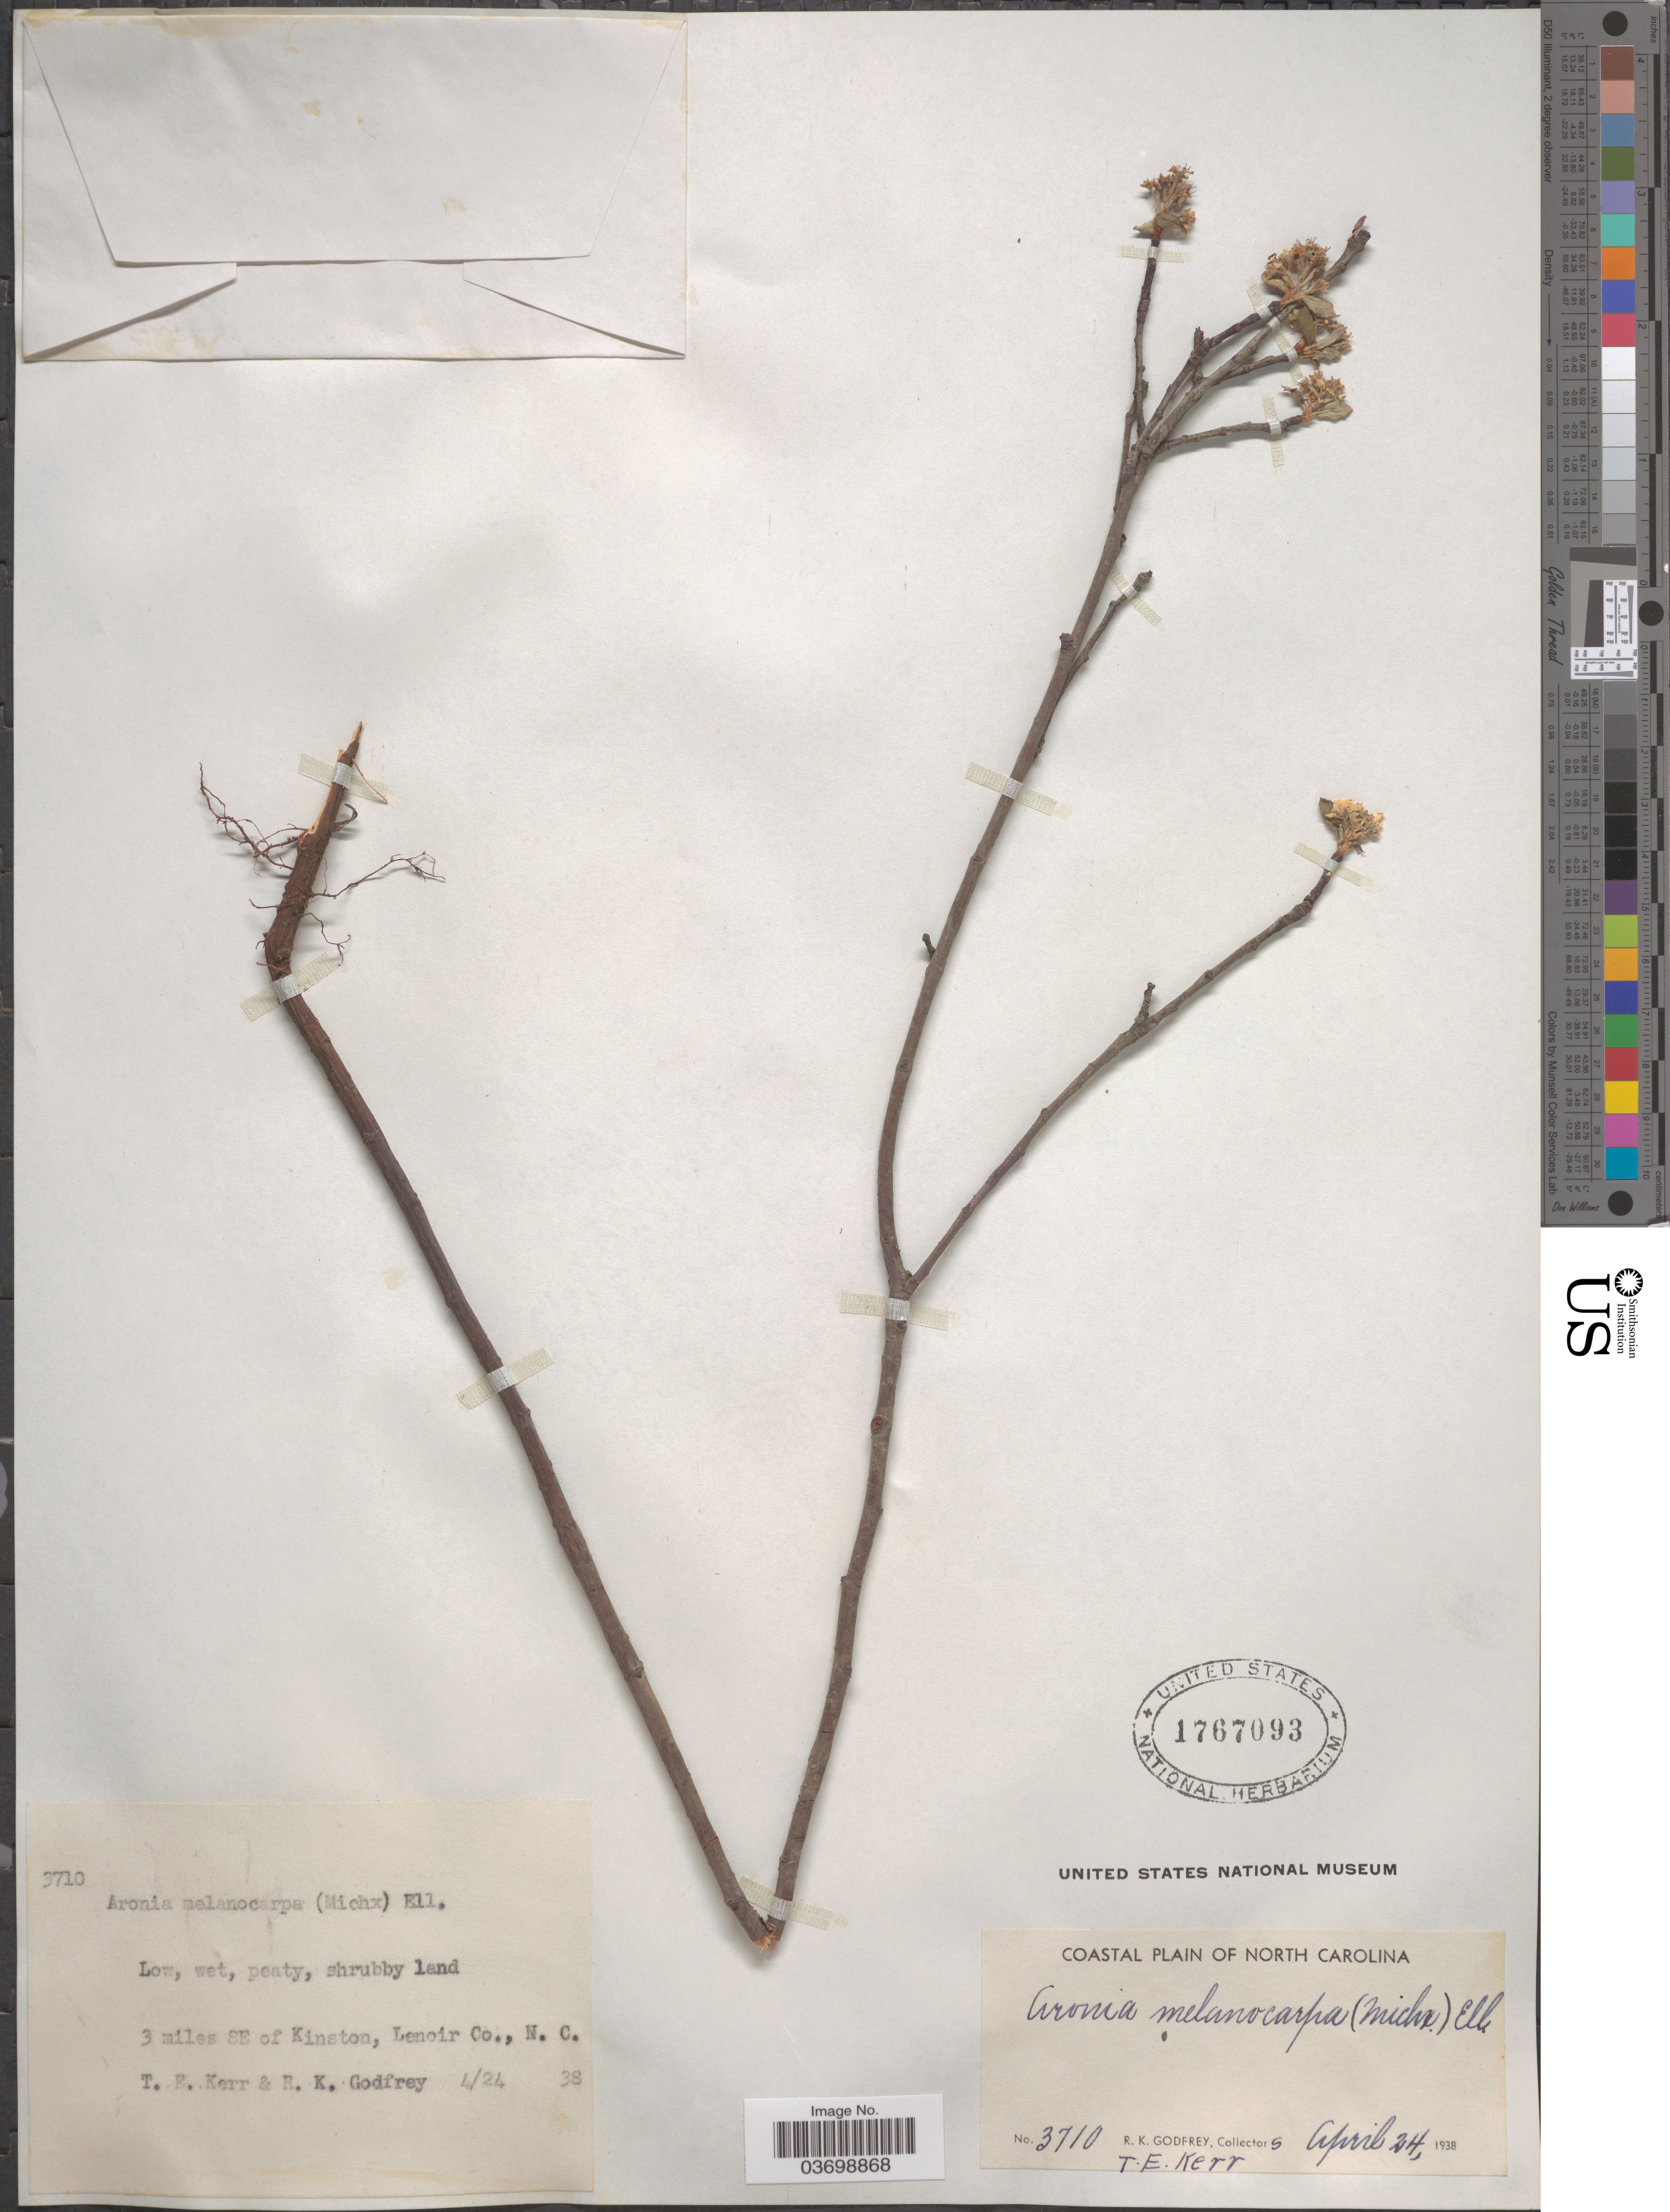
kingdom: Plantae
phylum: Tracheophyta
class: Magnoliopsida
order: Rosales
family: Rosaceae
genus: Aronia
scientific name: Aronia melanocarpa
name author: (Michx.) Elliott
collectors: R. K. Godfrey & T. E. Kerr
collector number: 3710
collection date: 1938-04-24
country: United States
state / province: North Carolina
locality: Coastal Plain of North Plain. 3 miles SE of Kinston, Lenoir Co.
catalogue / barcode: US 1767093